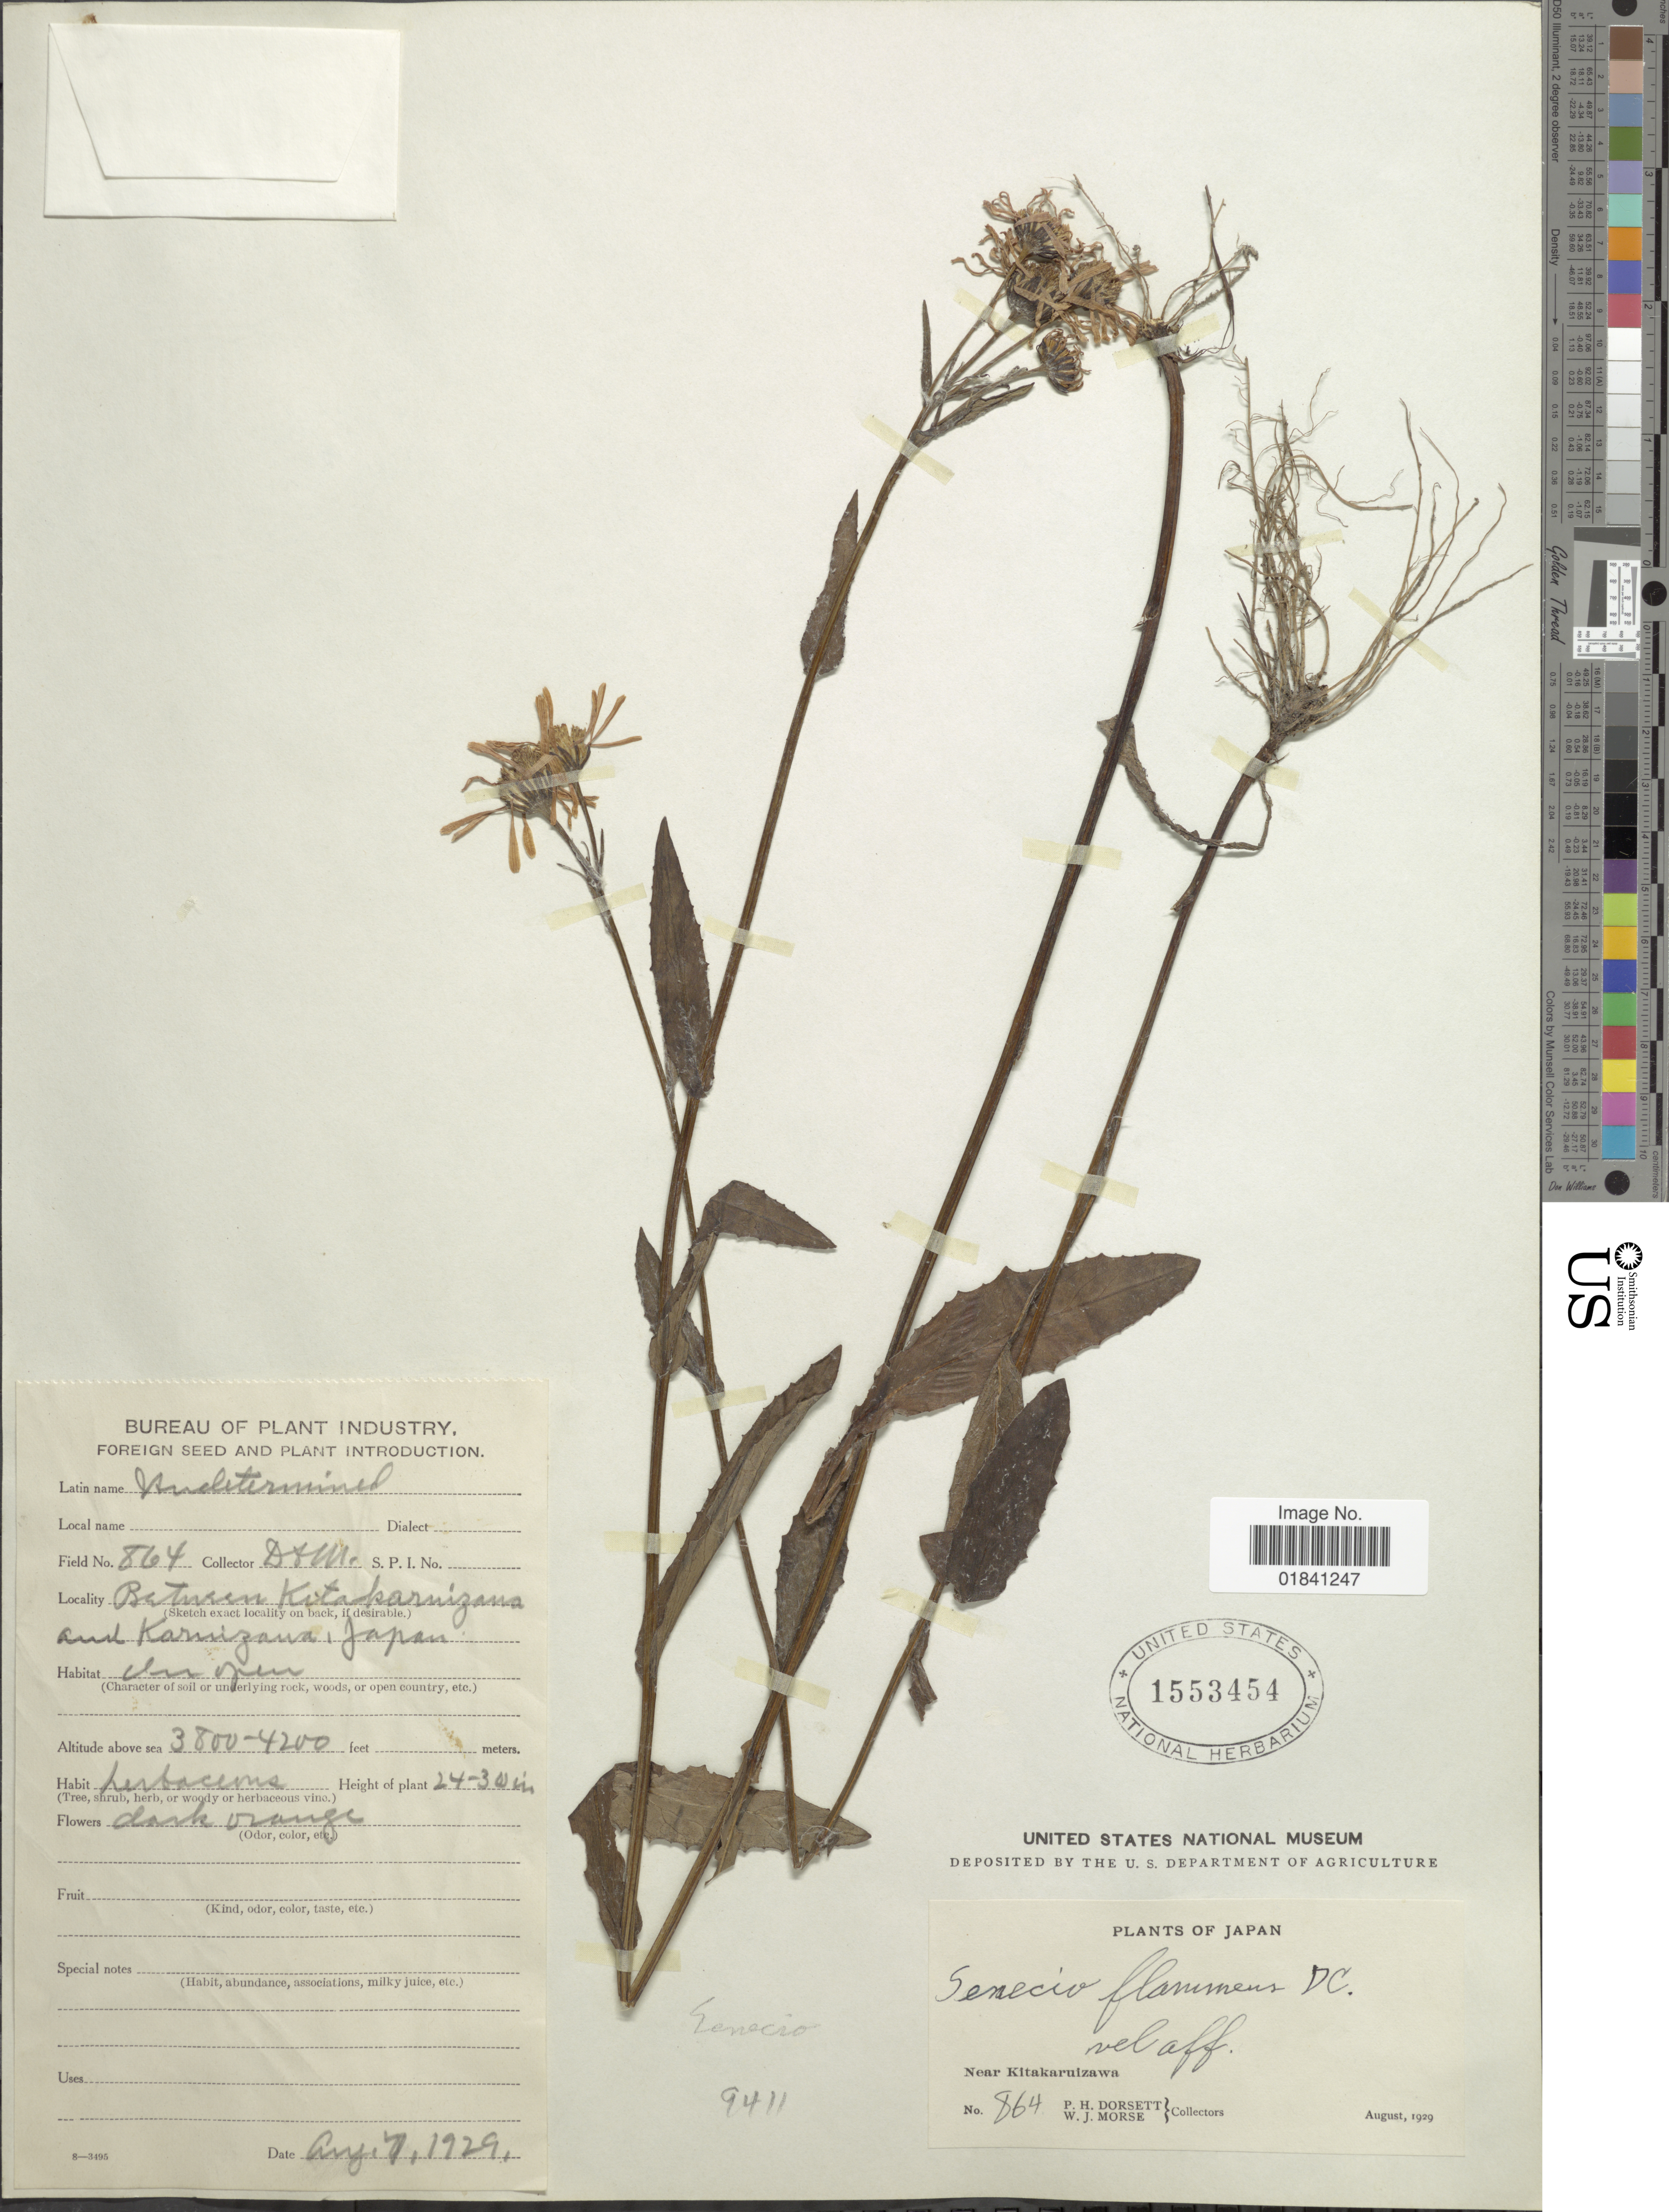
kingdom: Plantae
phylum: Tracheophyta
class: Magnoliopsida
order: Asterales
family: Asteraceae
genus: Senecio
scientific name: Senecio flammeus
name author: Turcz. ex A. DC.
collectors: P. H. Dorsett & W. J. Morse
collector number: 864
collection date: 1929-08-07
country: Japan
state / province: Nagano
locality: Between Kotakaruizana and Karuizawa. Near Kitakaruizawa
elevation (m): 1158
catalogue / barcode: US 1553454